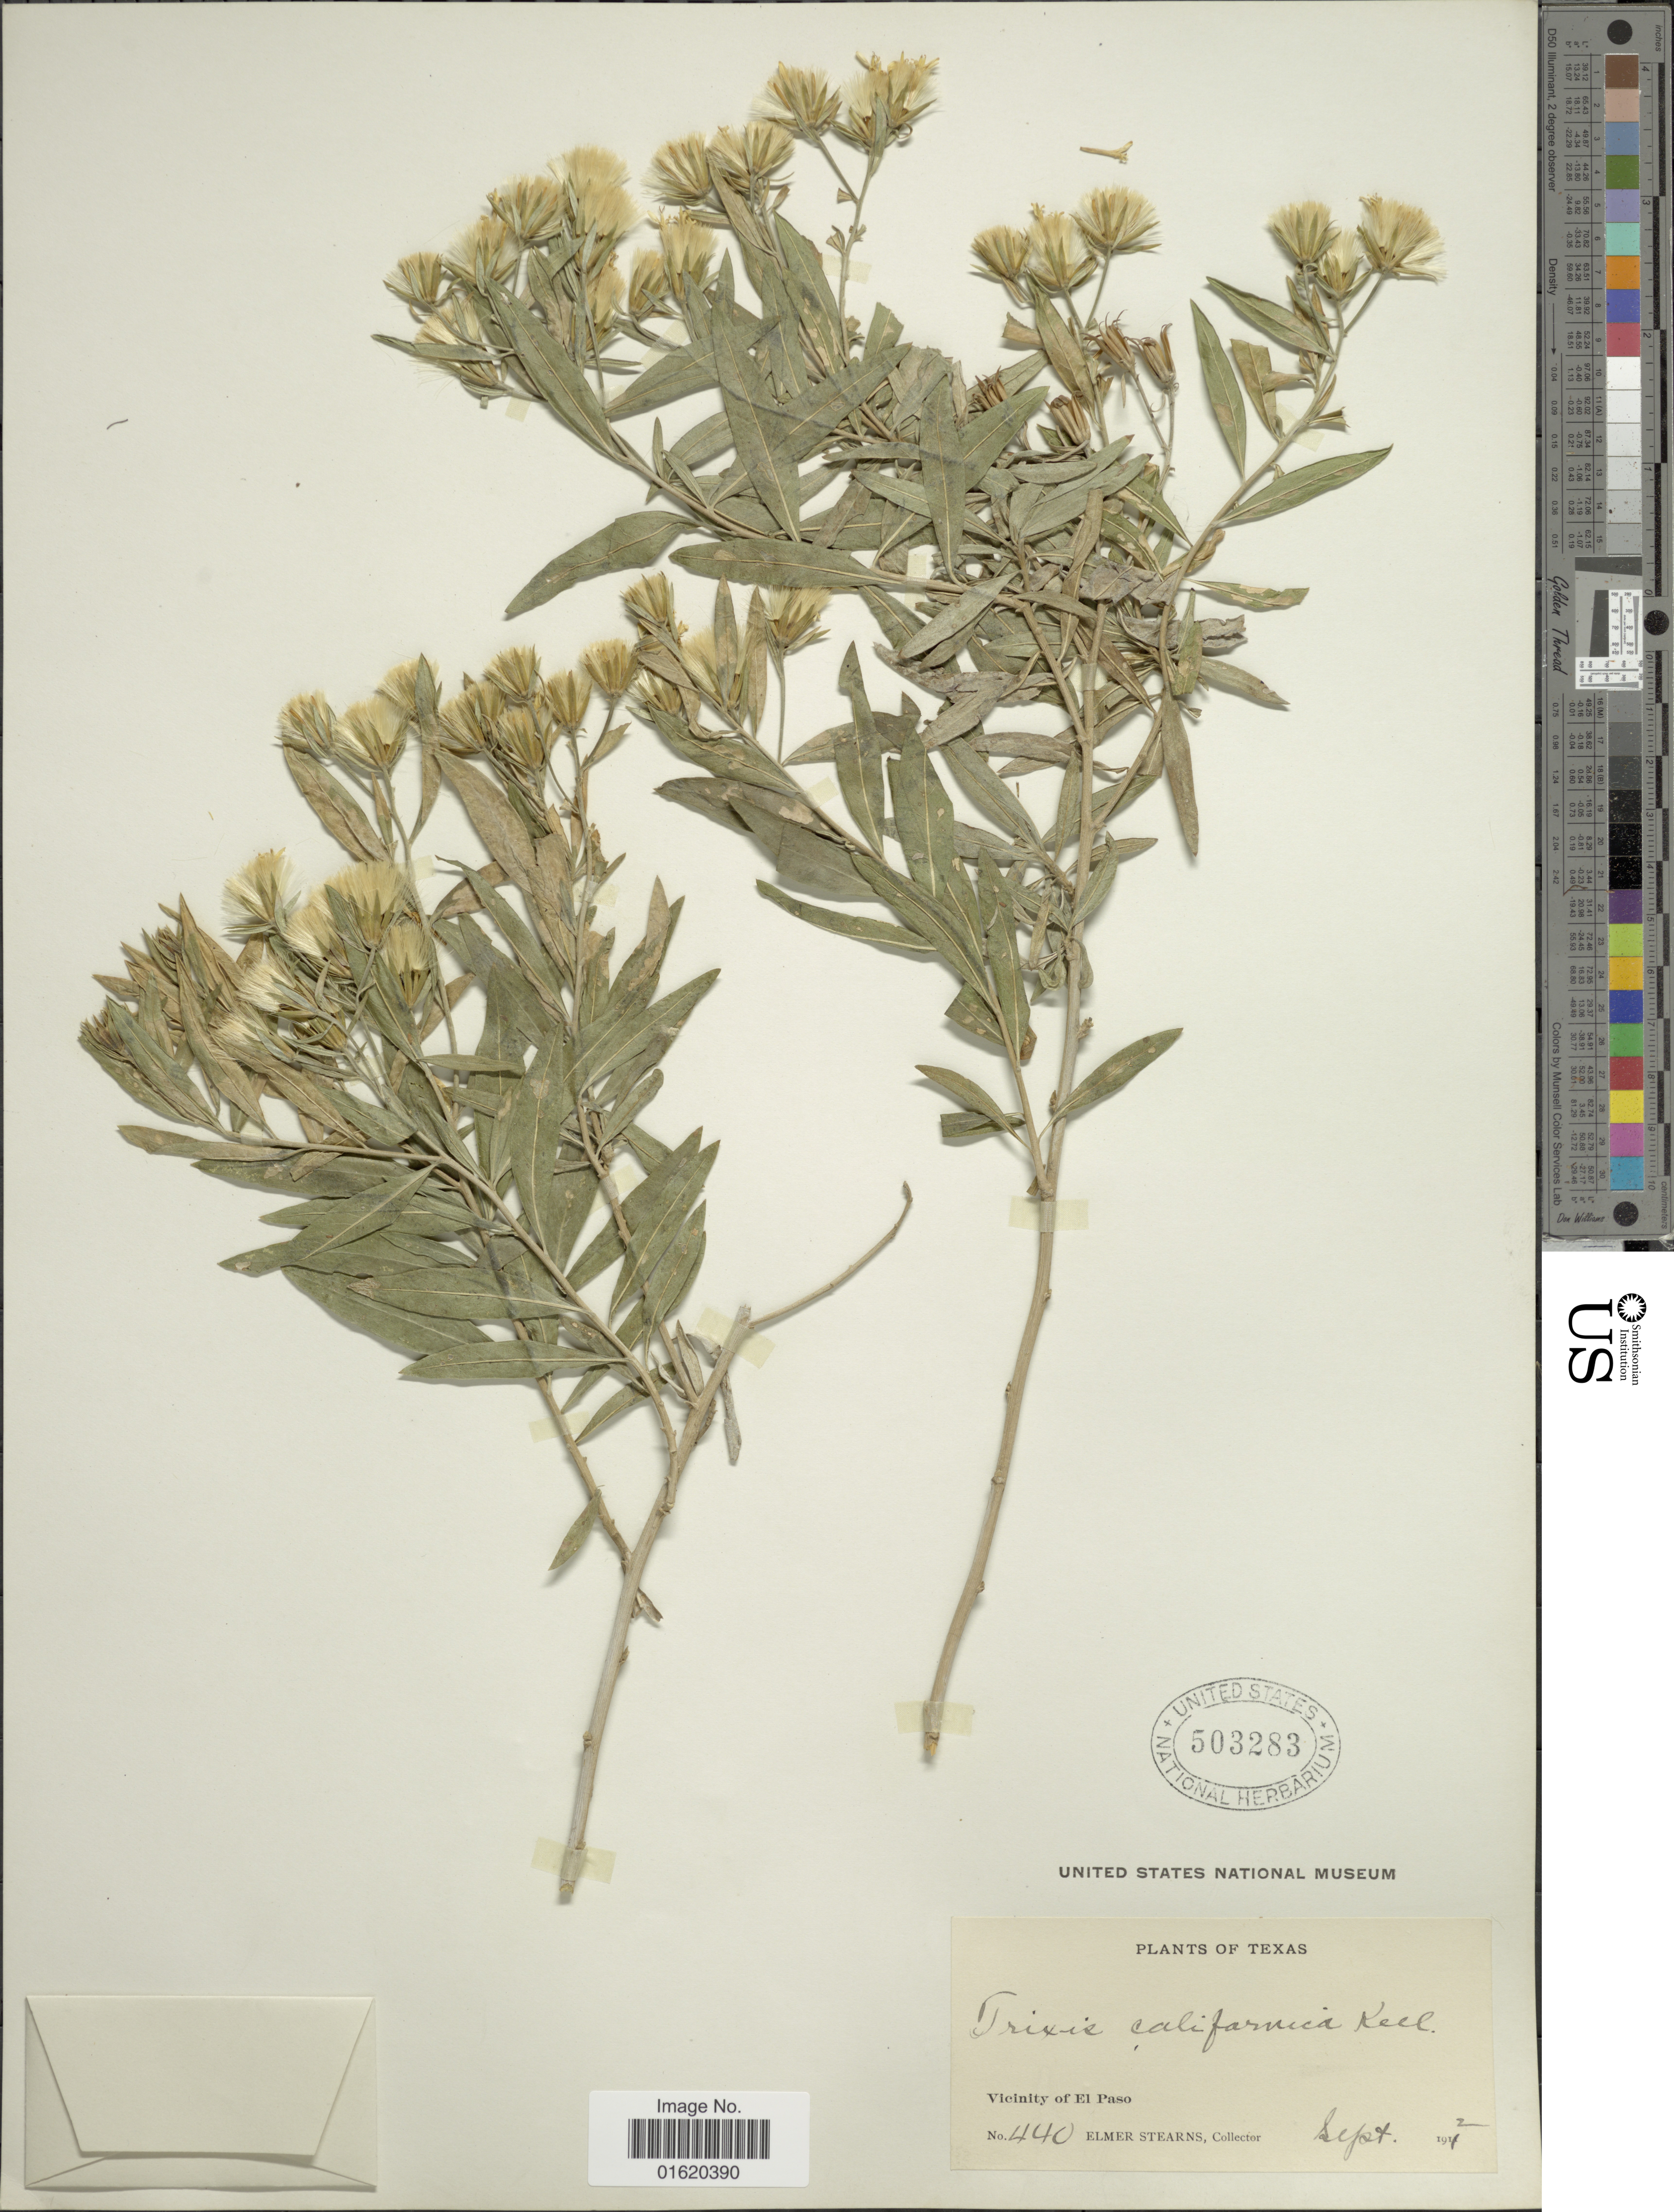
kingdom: Plantae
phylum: Tracheophyta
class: Magnoliopsida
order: Asterales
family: Asteraceae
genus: Trixis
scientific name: Trixis californica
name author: Kellogg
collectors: E. Stearns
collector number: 440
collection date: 1912-09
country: United States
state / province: Texas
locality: Vicinity of El Paso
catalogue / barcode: US 503283